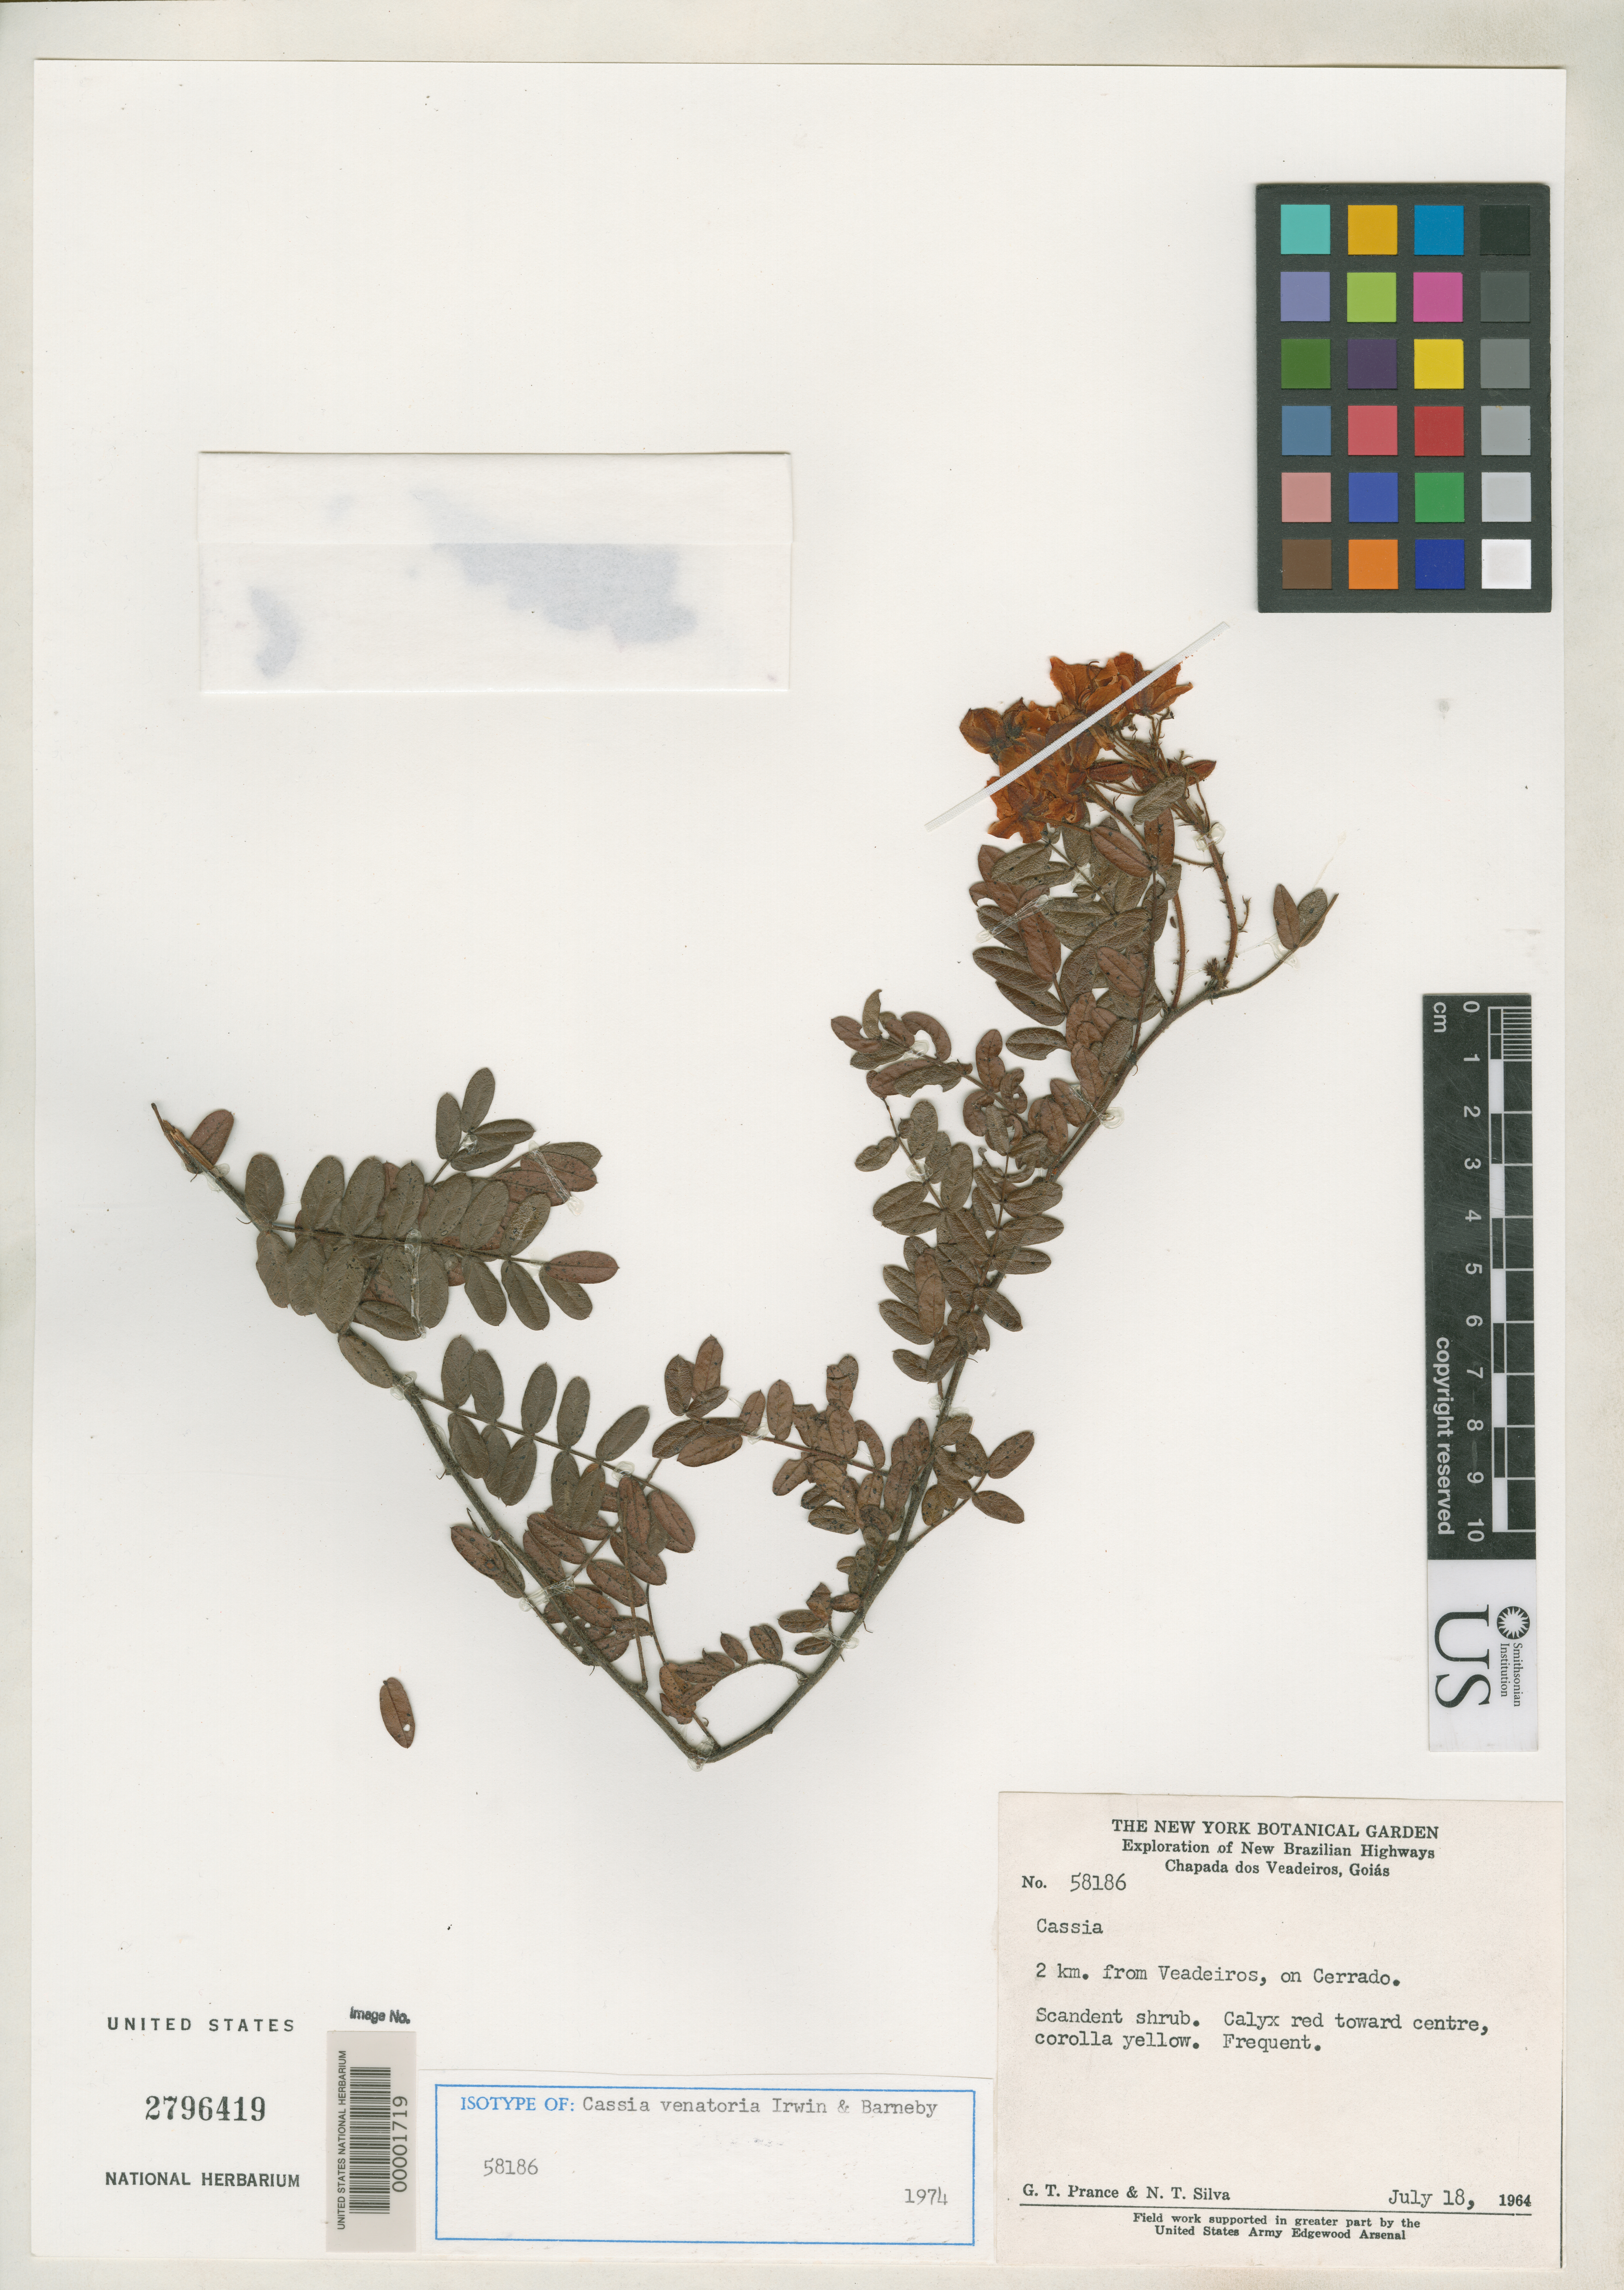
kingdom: Plantae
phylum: Tracheophyta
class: Magnoliopsida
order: Fabales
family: Fabaceae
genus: Cassia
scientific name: Cassia venatoria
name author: H.S. Irwin & Barneby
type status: Isotype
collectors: G. T. Prance & N. T. Silva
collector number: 58186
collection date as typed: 18 Jul 1964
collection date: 1964-07-18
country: Brazil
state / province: Goiás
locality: Chapada dos Veadeiros.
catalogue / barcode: US 2796419